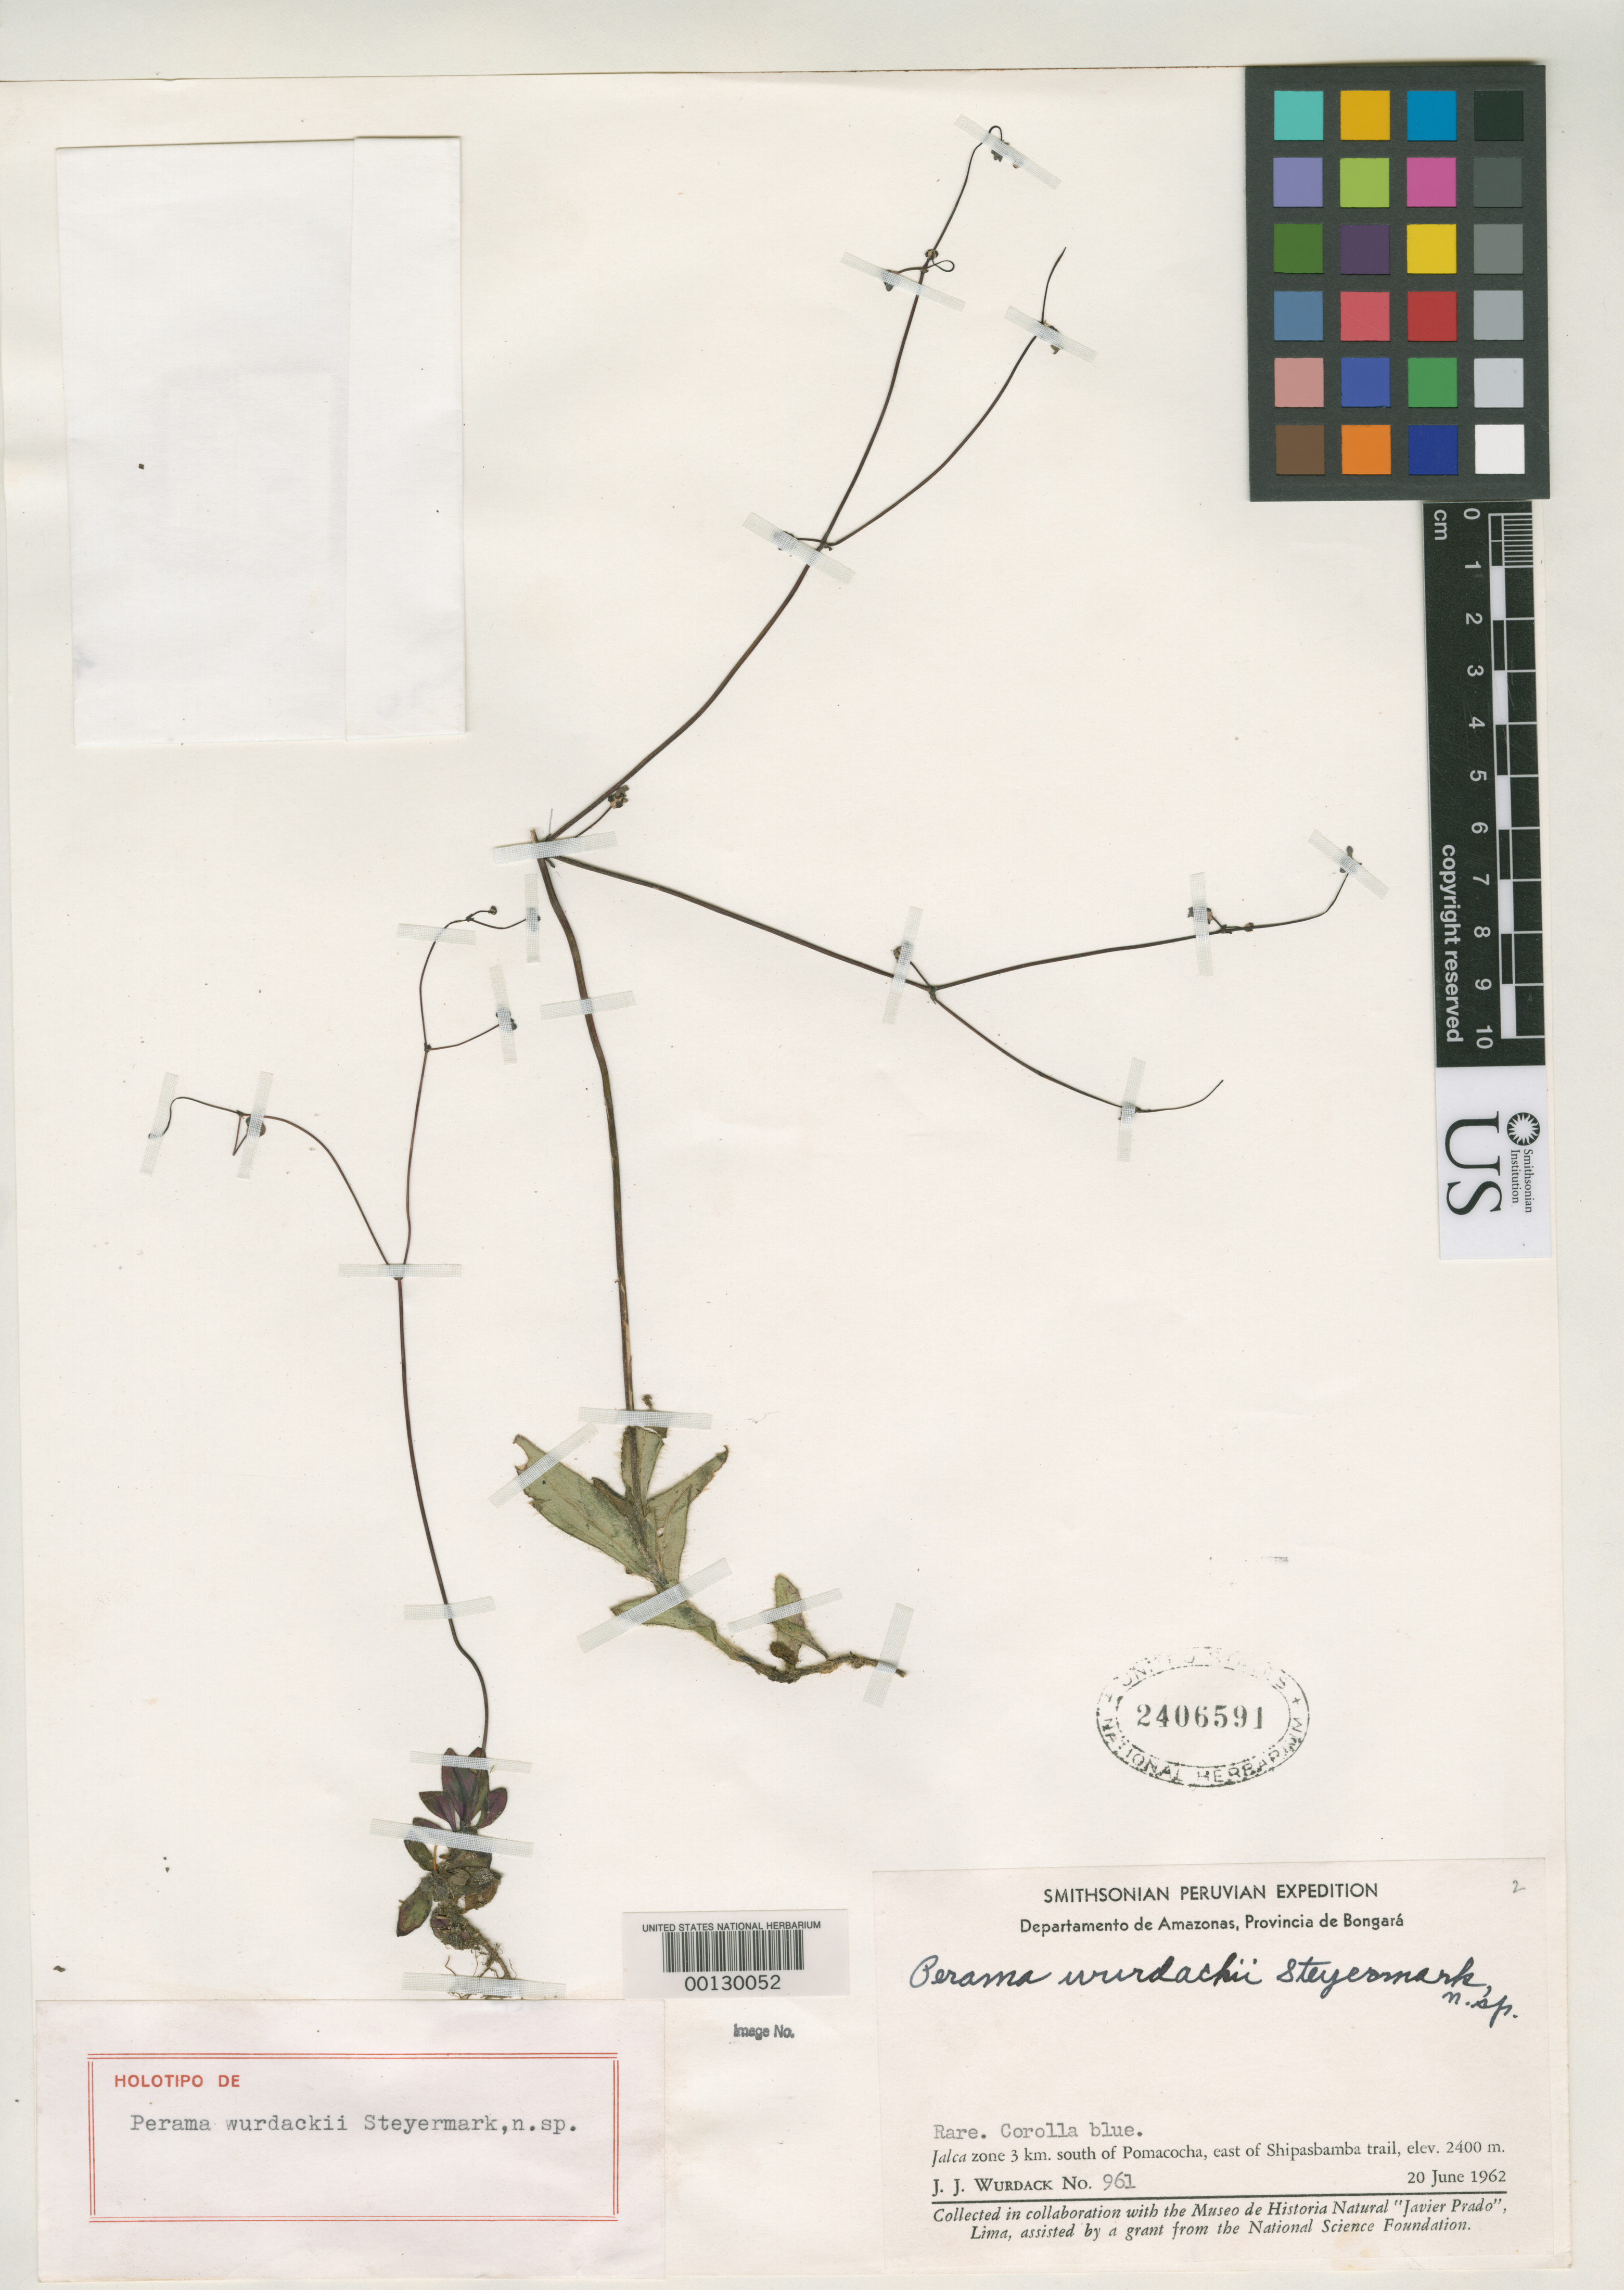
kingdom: Plantae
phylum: Tracheophyta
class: Magnoliopsida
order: Gentianales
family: Rubiaceae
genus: Perama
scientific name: Perama wurdackii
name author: Steyerm.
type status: Holotype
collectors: J. J. Wurdack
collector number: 961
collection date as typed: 20 Jun 1962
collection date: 1962-06-20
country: Peru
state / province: Amazonas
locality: Pomacocha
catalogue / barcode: US 2406591